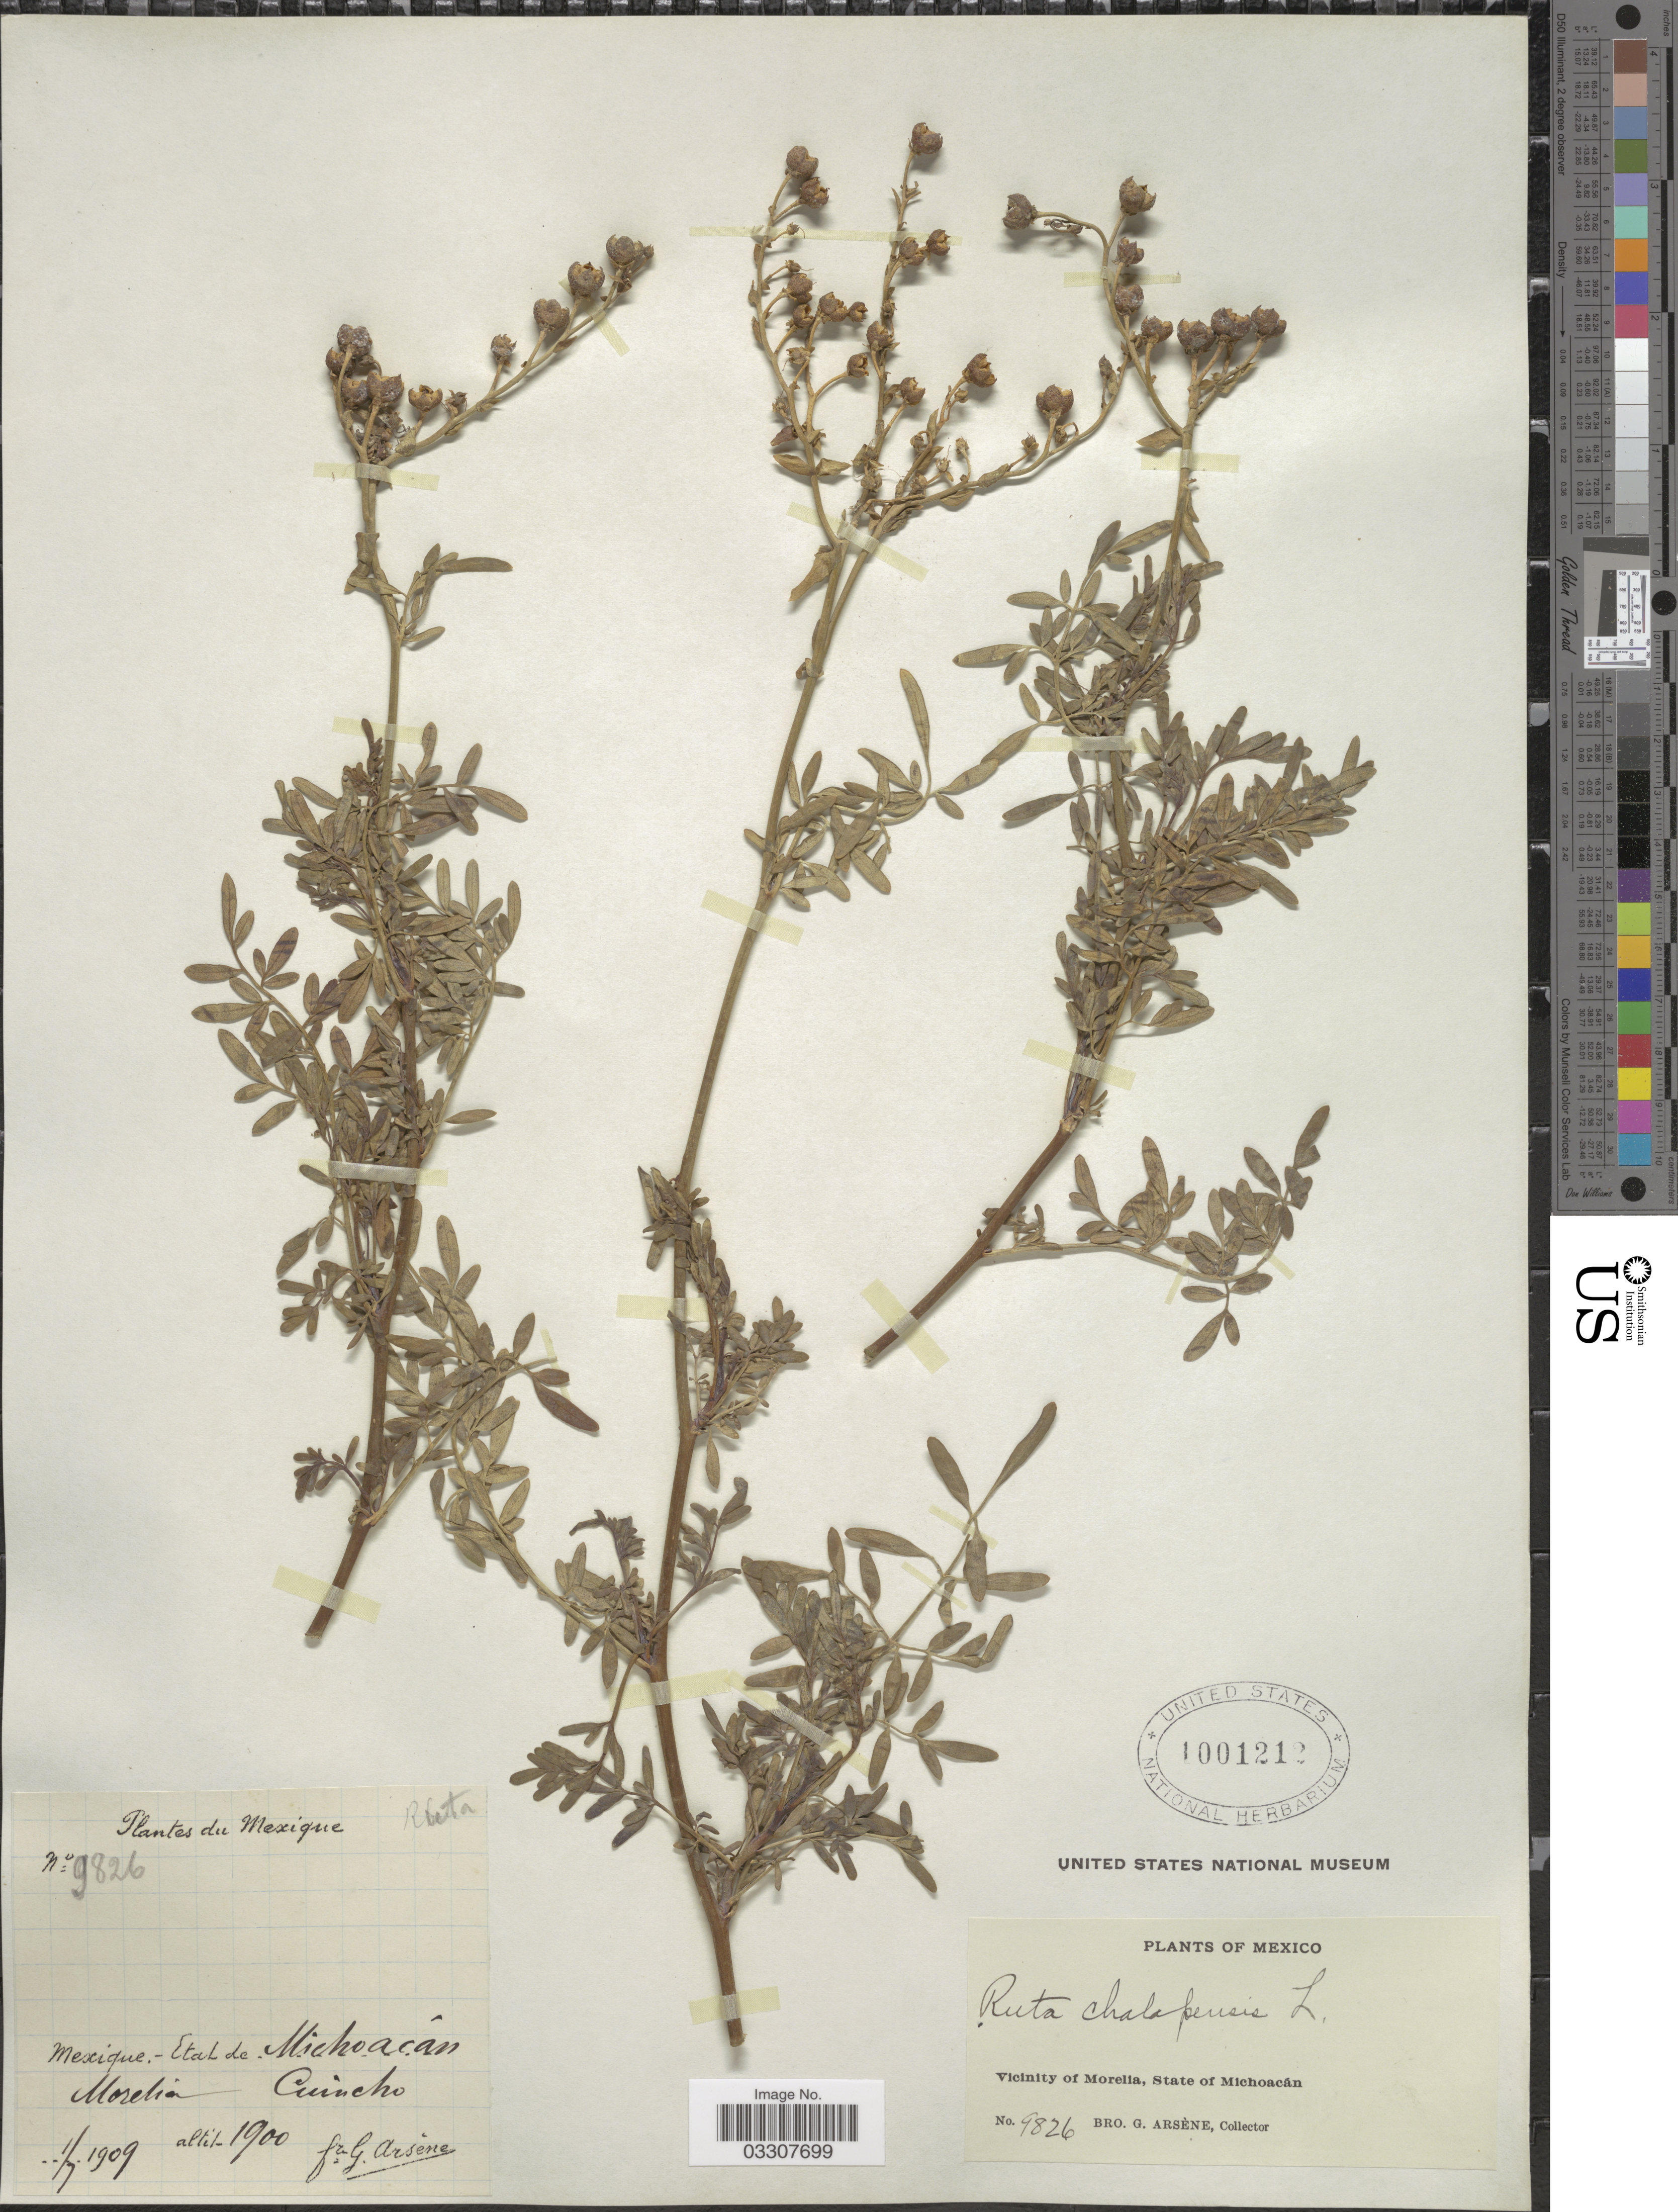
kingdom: Plantae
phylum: Tracheophyta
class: Magnoliopsida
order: Sapindales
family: Rutaceae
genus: Ruta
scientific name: Ruta chalepensis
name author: L.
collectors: Bro. G. Arsène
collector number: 9826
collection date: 1909-07-01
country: Mexico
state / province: Michoacán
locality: Cuincho, Vicinity of Morelia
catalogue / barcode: US 1001212